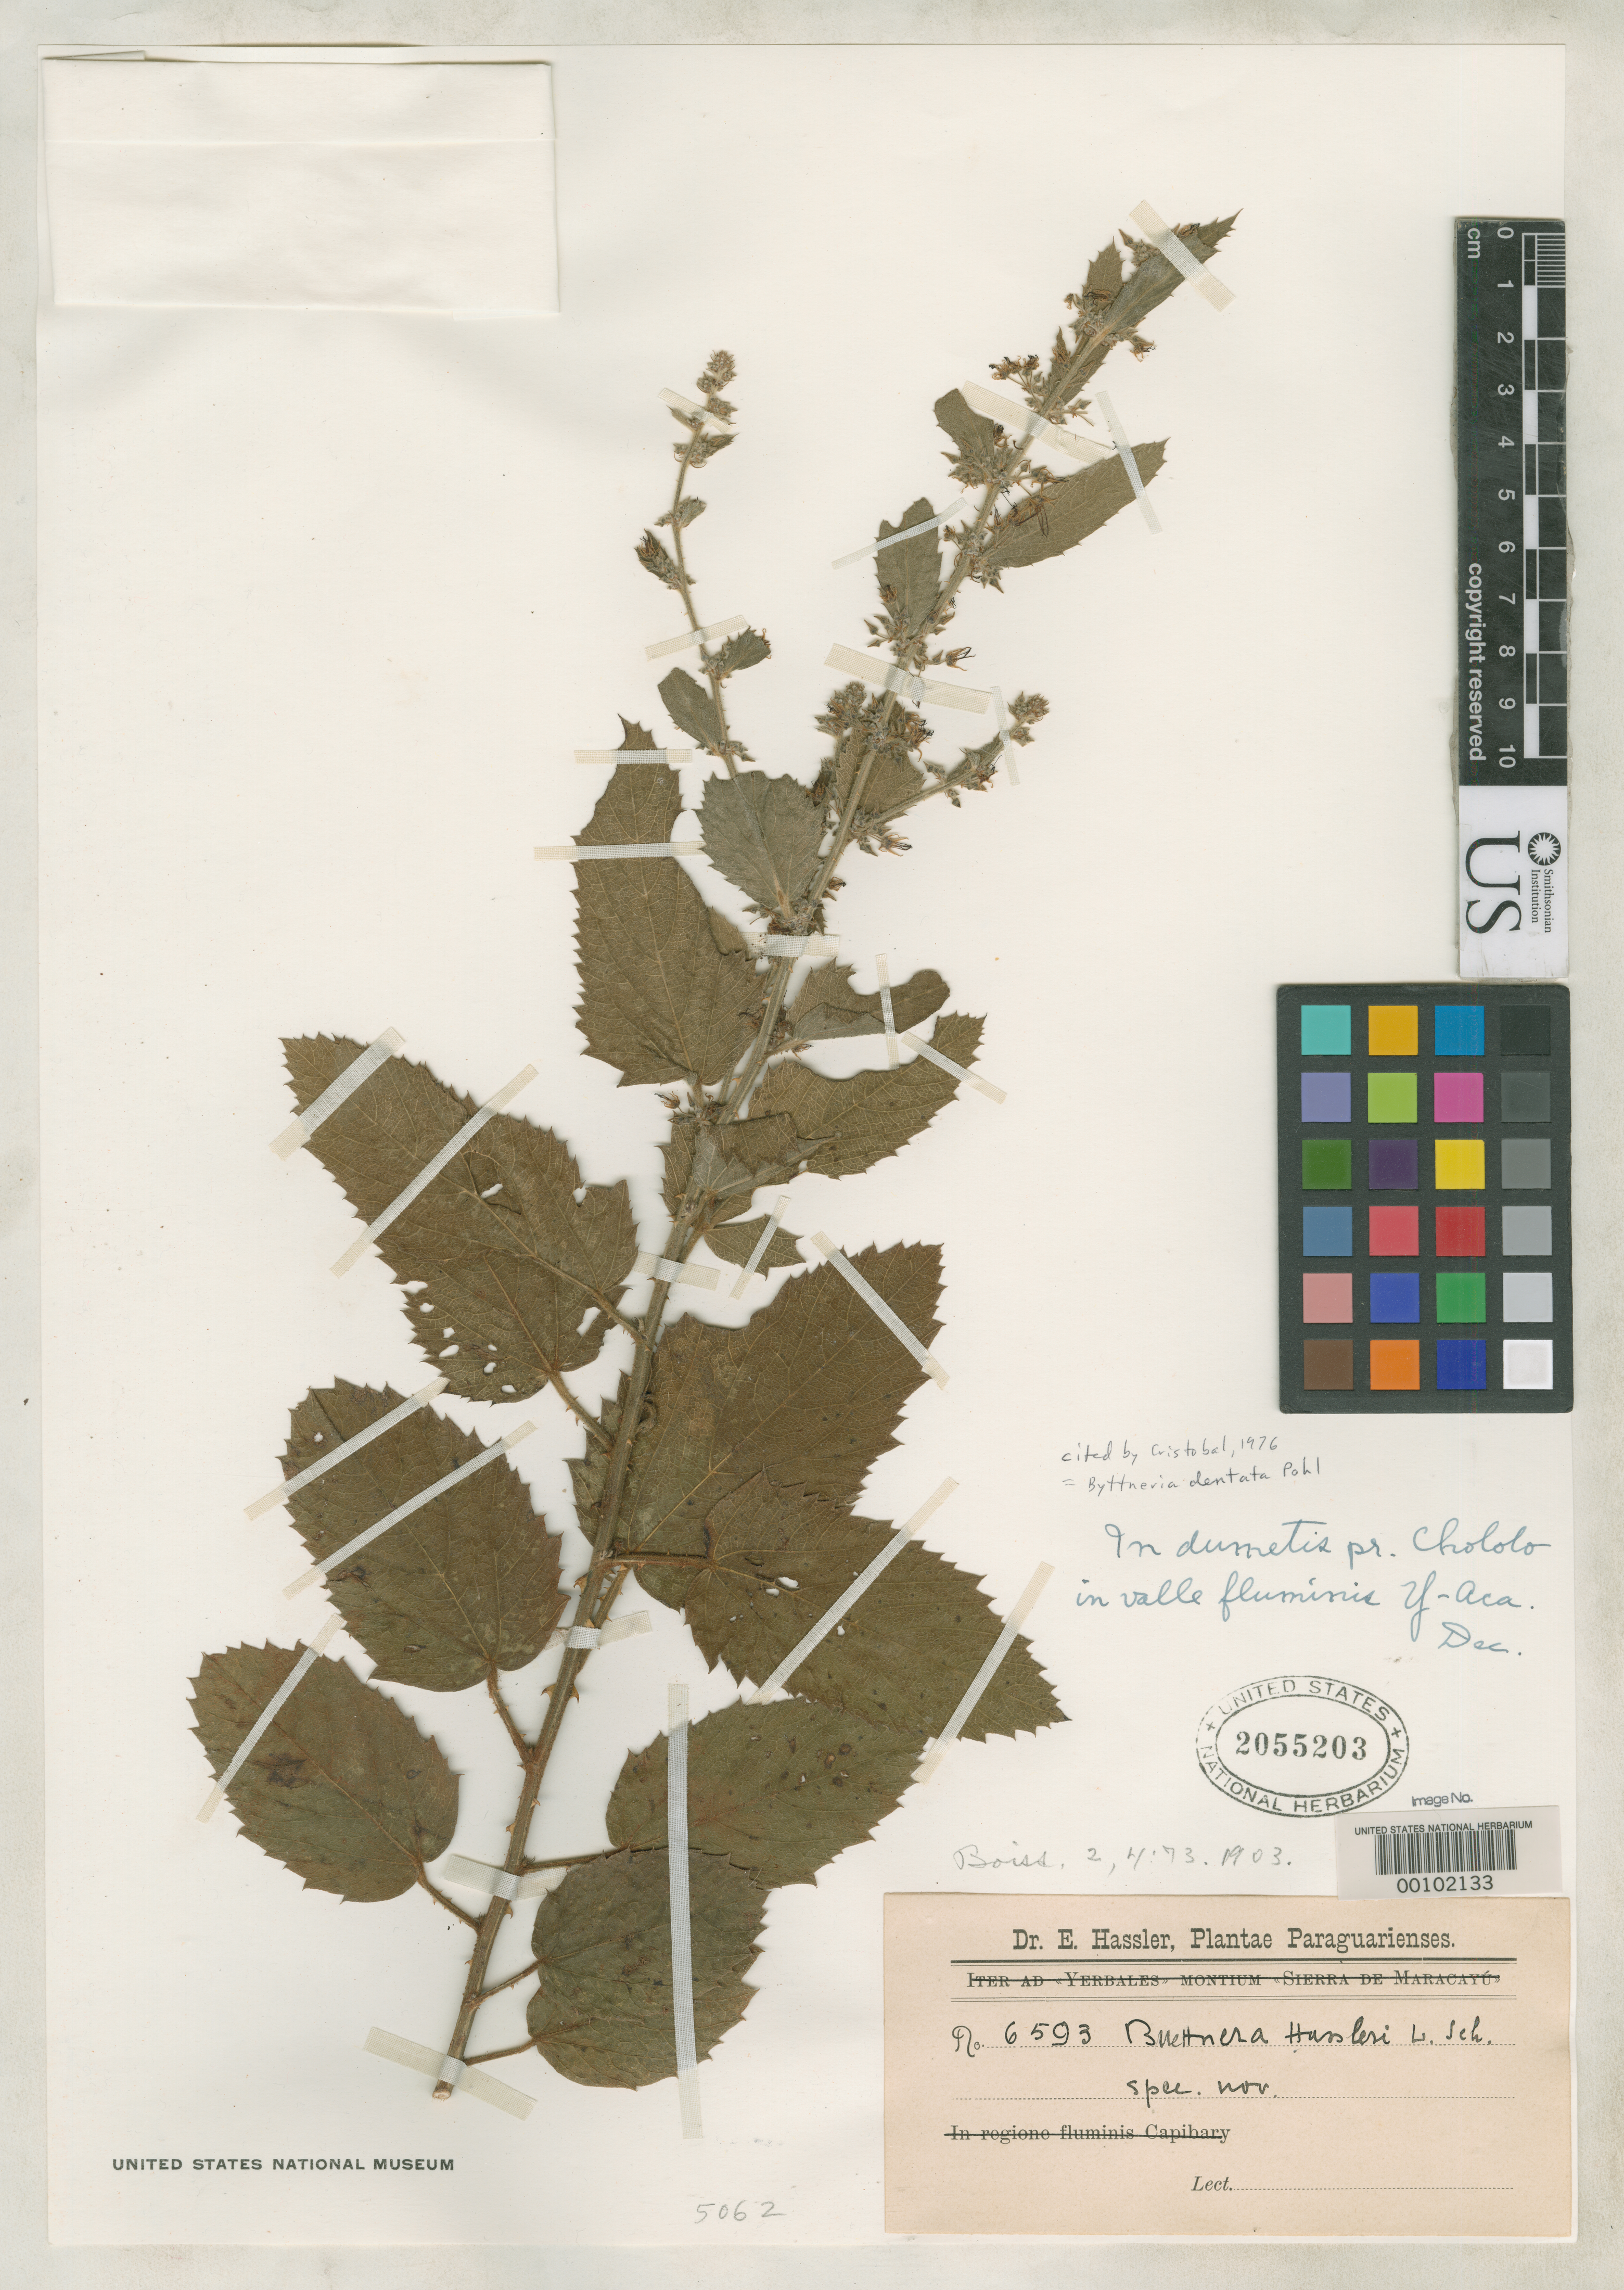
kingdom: Plantae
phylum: Tracheophyta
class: Magnoliopsida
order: Malvales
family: Malvaceae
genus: Byttneria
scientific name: Byttneria hassleri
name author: K. Schum.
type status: Isotype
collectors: E. Hassler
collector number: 6593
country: Paraguay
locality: In dumetis pr. Chololo in valle fluminis Y-aca.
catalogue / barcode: US 2055203